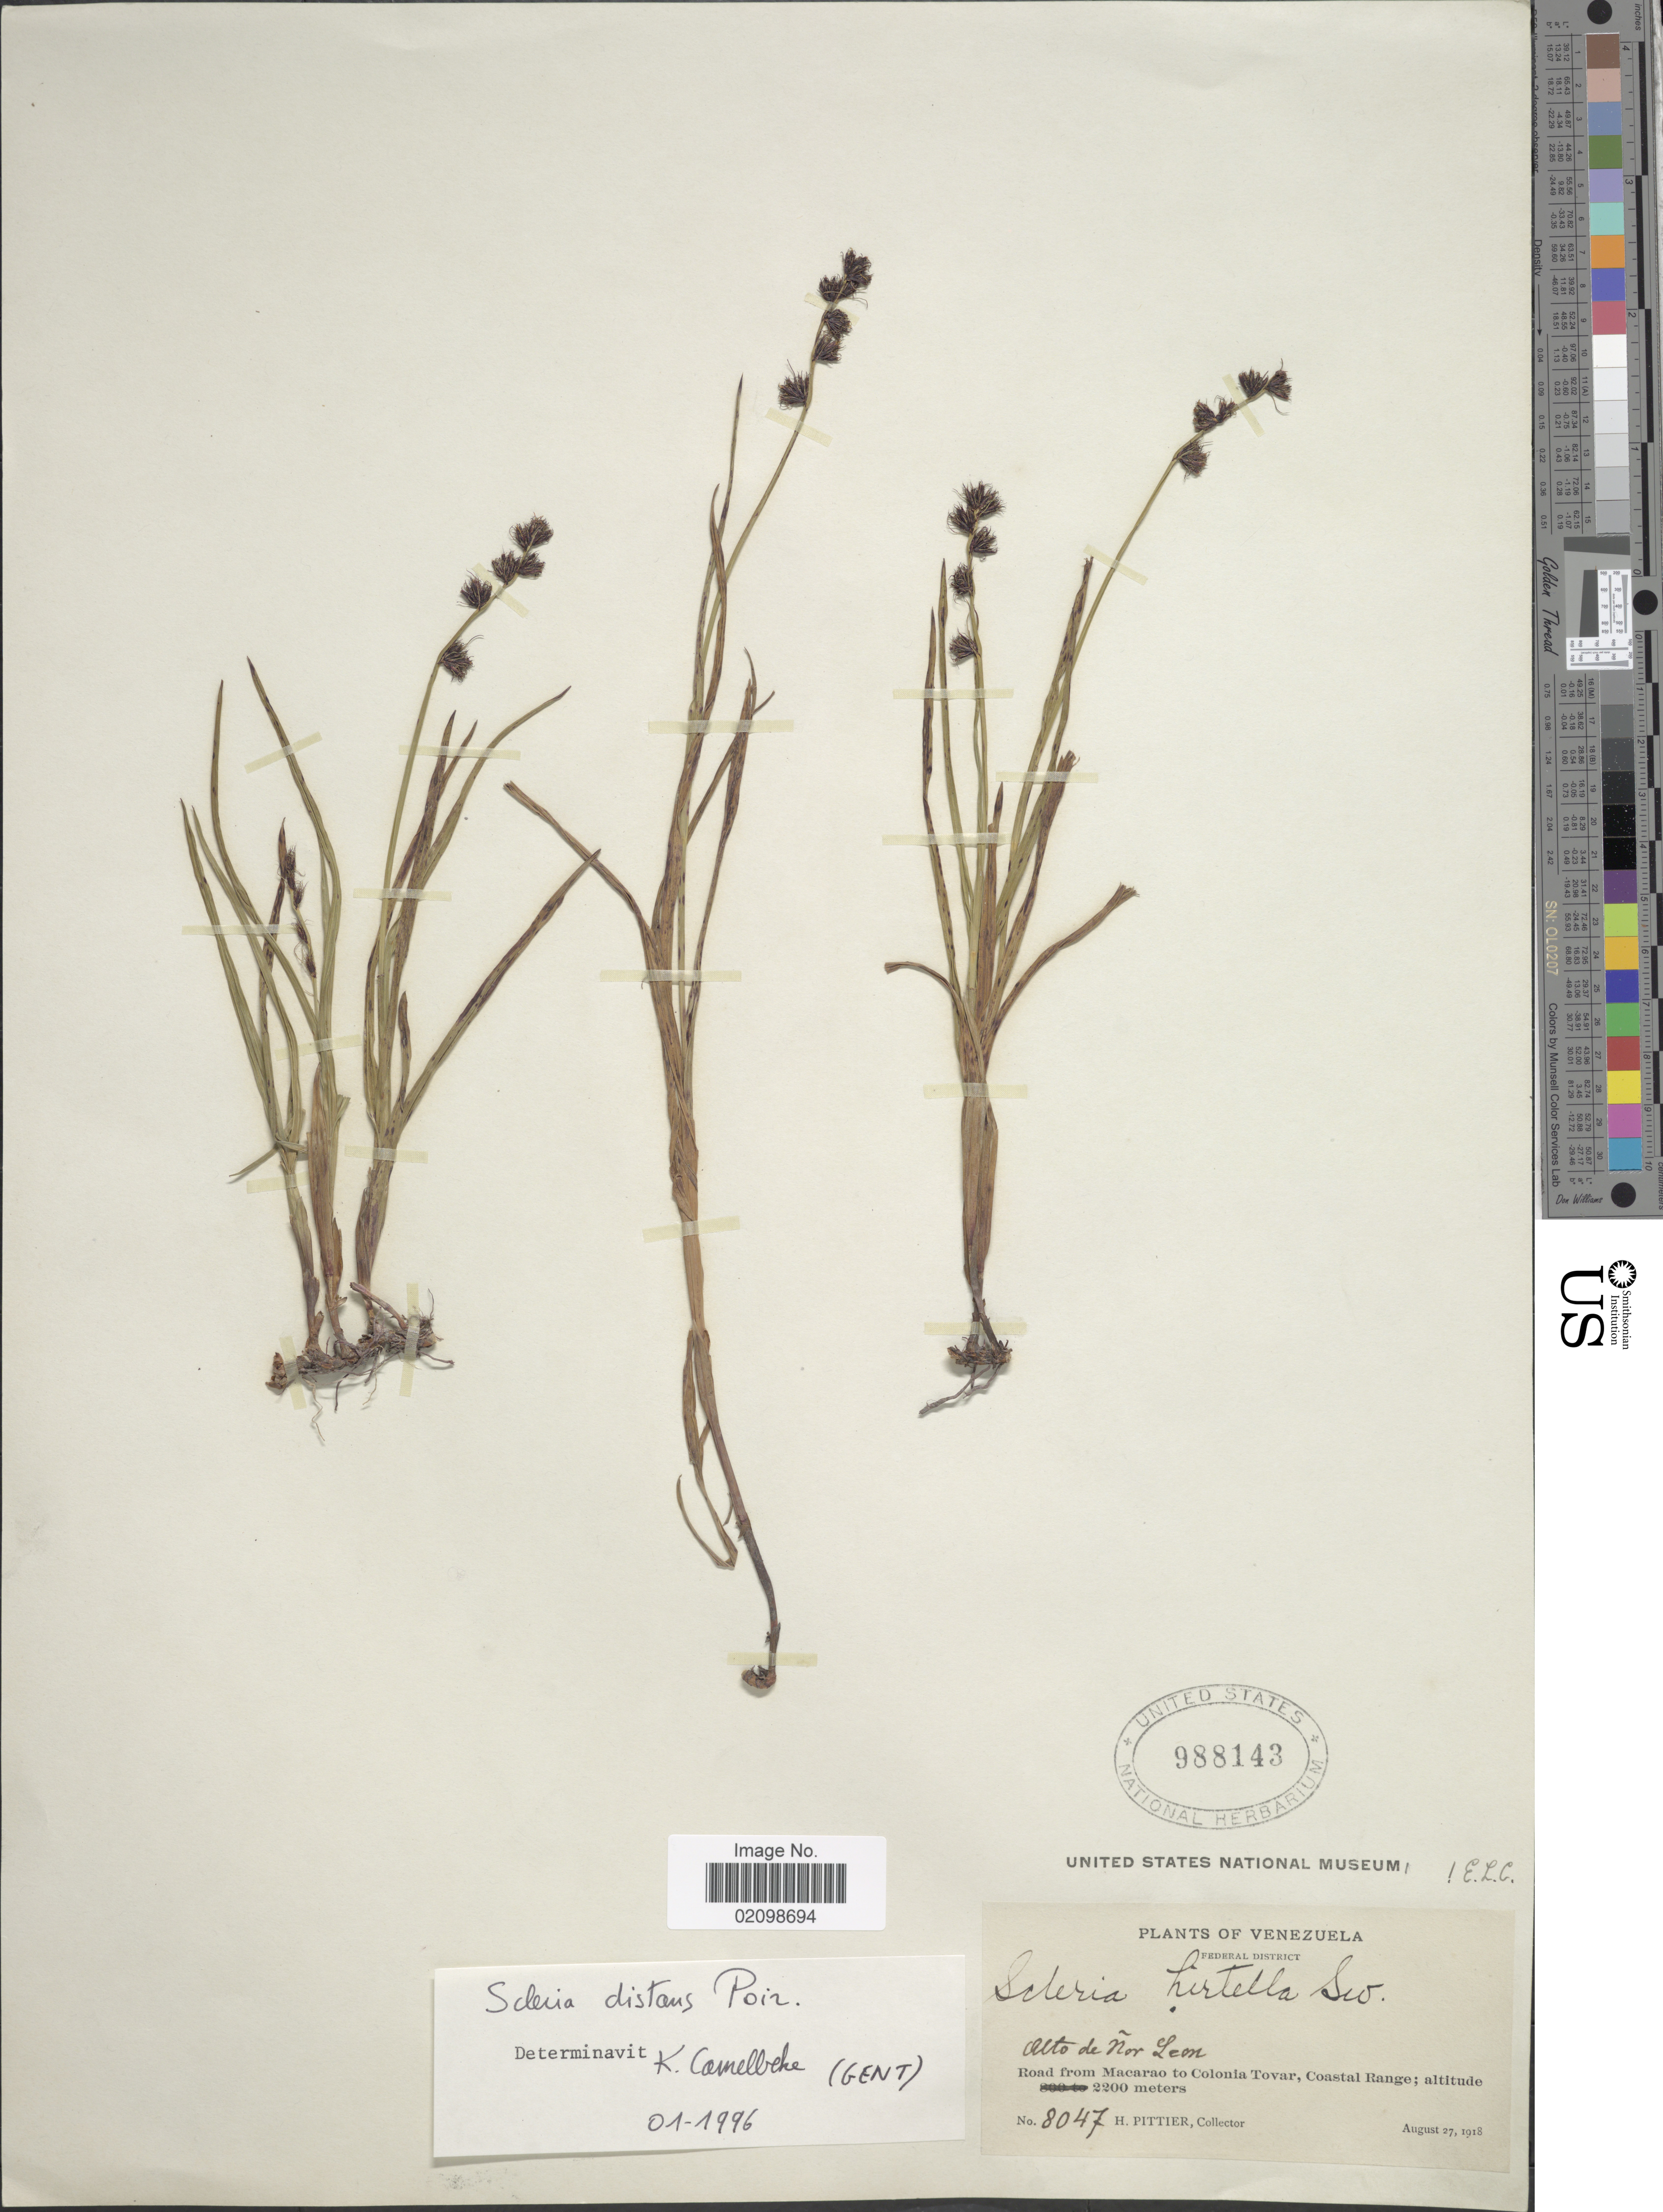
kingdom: Plantae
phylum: Tracheophyta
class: Liliopsida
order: Poales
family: Cyperaceae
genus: Scleria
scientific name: Scleria distans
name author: Poir.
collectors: H. F. Pittier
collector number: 8047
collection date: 1918-08-27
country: Venezuela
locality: Federal District. Alto de Nor Leon, Road from Macarao to Colonia Tovar, Coastal Range.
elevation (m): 2200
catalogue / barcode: US 988143